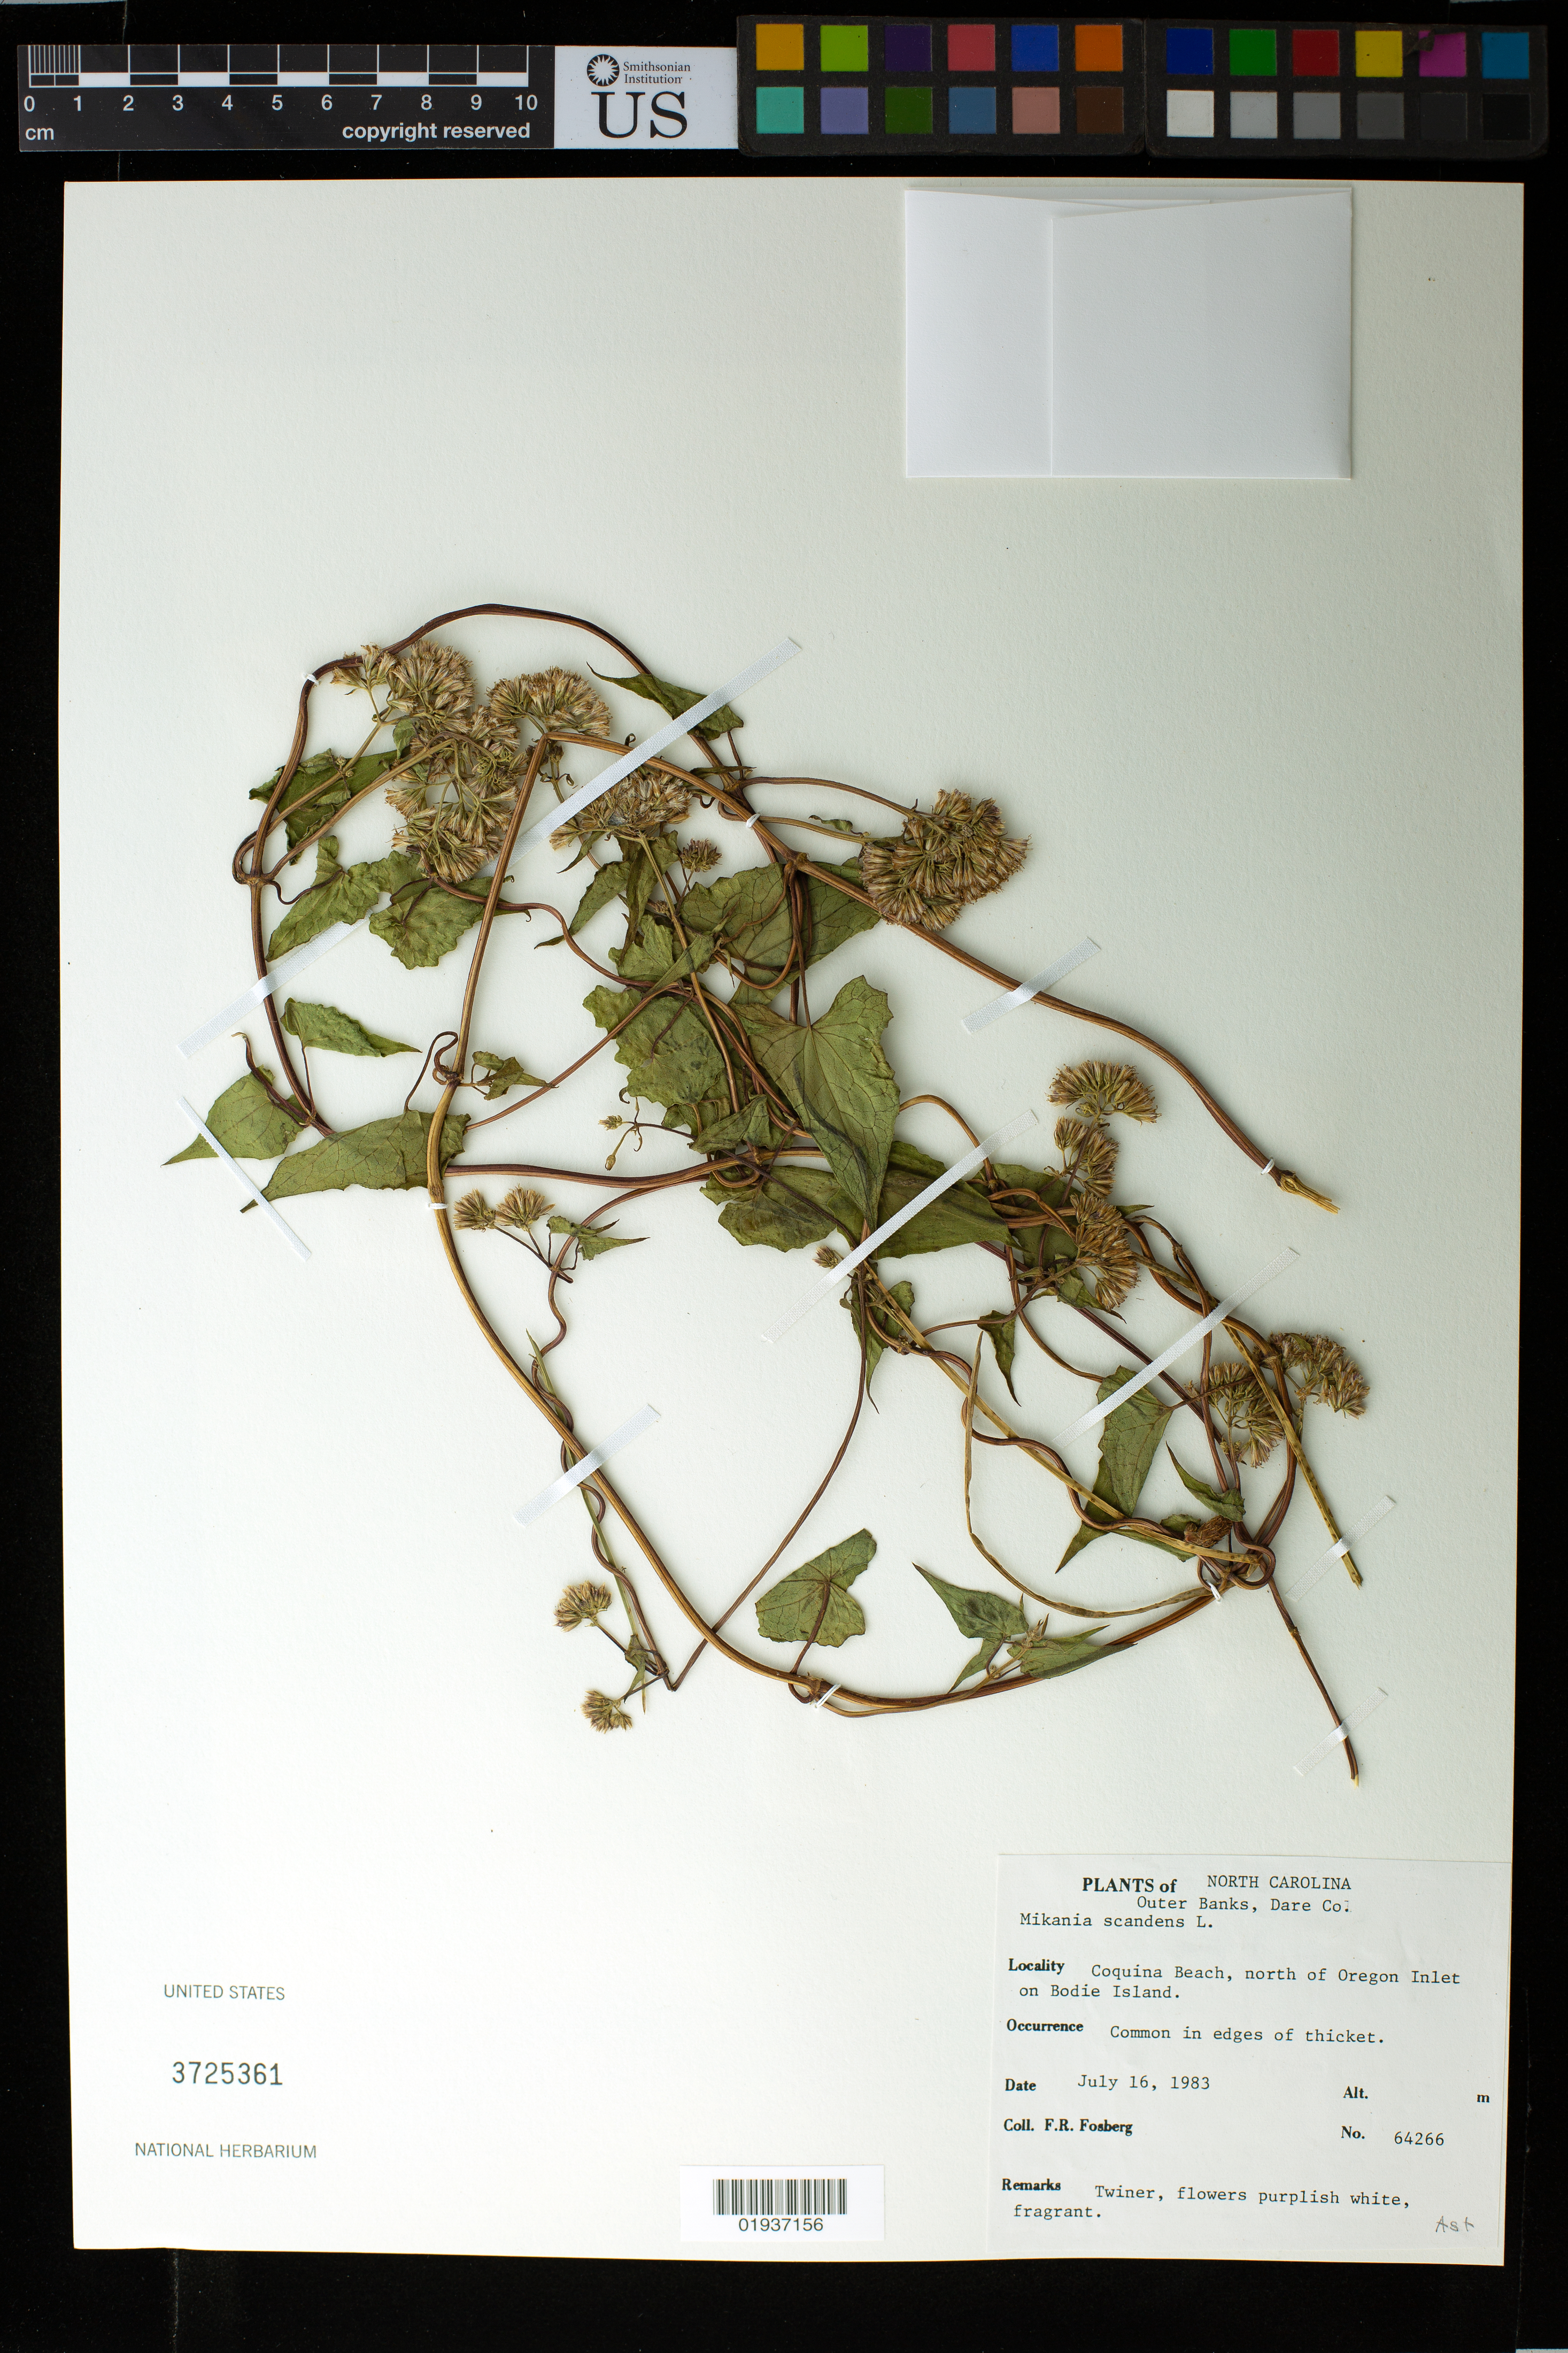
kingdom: Plantae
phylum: Tracheophyta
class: Magnoliopsida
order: Asterales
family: Asteraceae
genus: Mikania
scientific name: Mikania scandens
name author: (L.) Willd.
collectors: F. R. Fosberg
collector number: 64266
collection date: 1983-07-16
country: United States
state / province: North Carolina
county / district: Dare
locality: Outer Banks, Coquina beach, north of Oregon Inlet on Bodie Island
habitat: Edge of thicket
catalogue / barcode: US 3725361